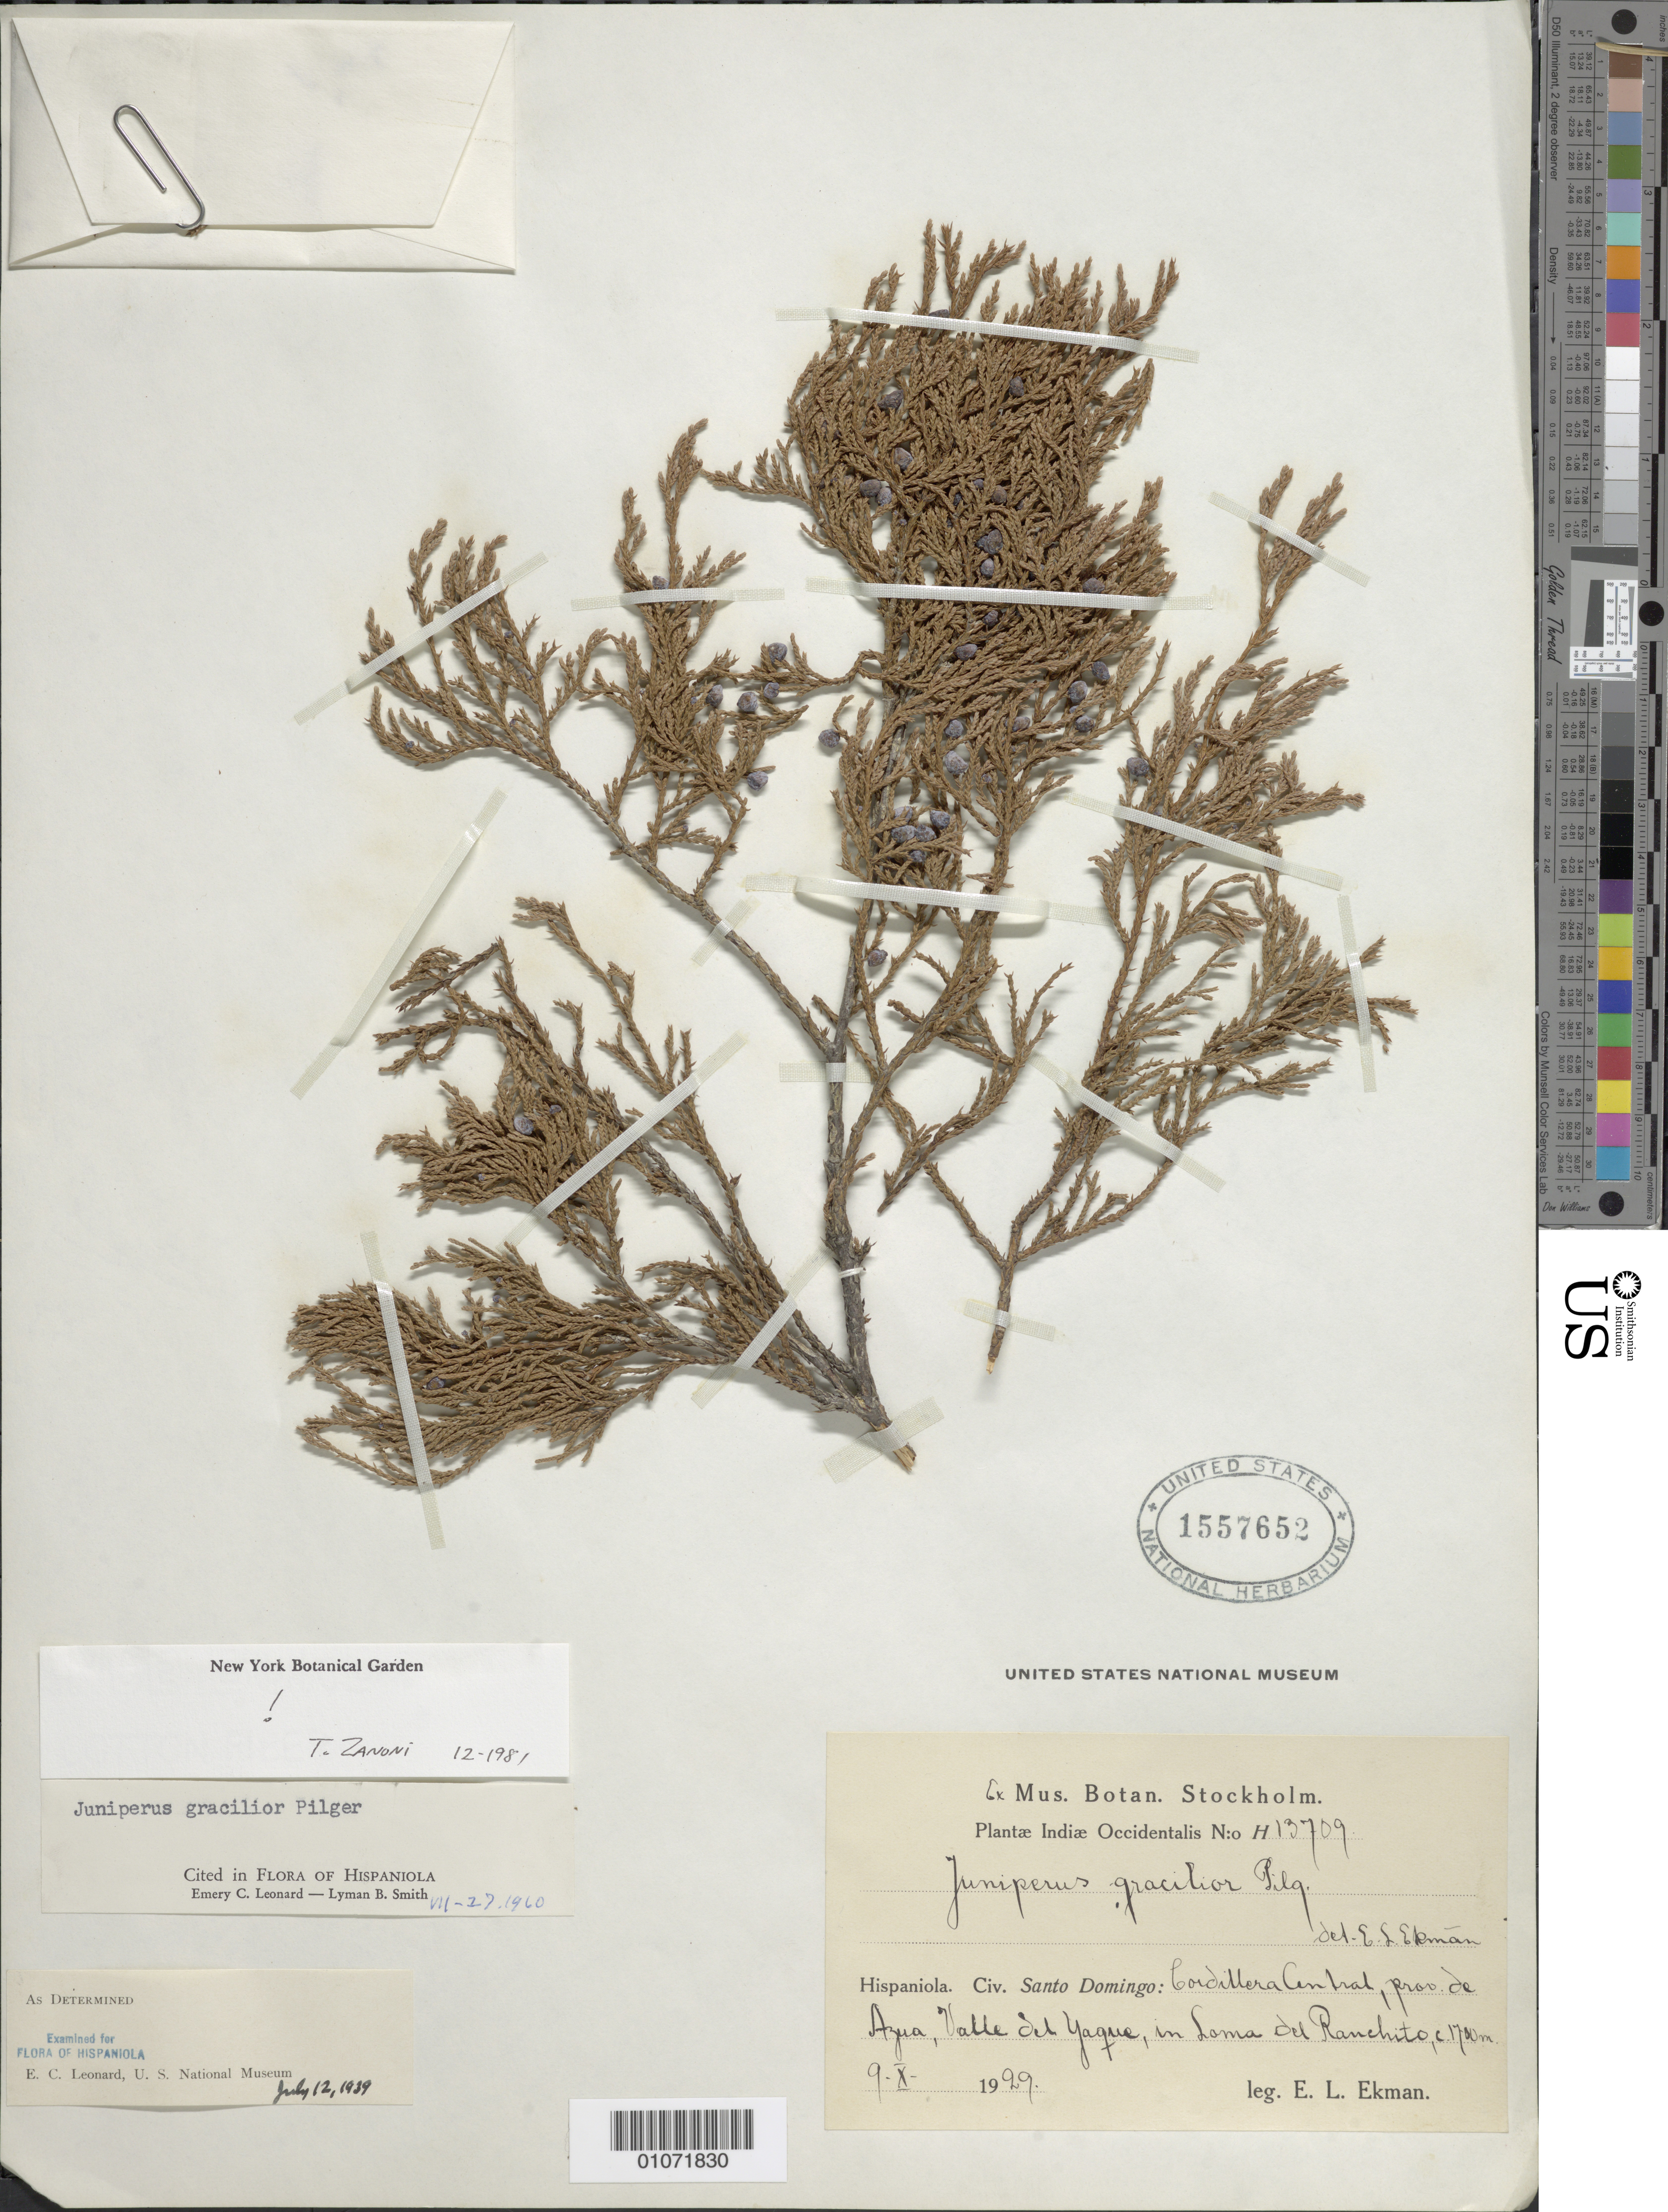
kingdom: Plantae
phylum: Tracheophyta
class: Pinopsida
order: Pinales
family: Cupressaceae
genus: Juniperus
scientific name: Juniperus gracilior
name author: Pilg. in Urb.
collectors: E. L. Ekman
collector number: H 13707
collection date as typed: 09 Aug 1929 or 08 Sep 1929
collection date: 1929-08-09 or 1929-09-08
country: Dominican Republic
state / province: Distrito Nacional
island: Hispaniola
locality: Gordillera Conhal, pros de Ayun, Balle su yaque, in Soma de Ranelito.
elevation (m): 1780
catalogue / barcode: US 1557652